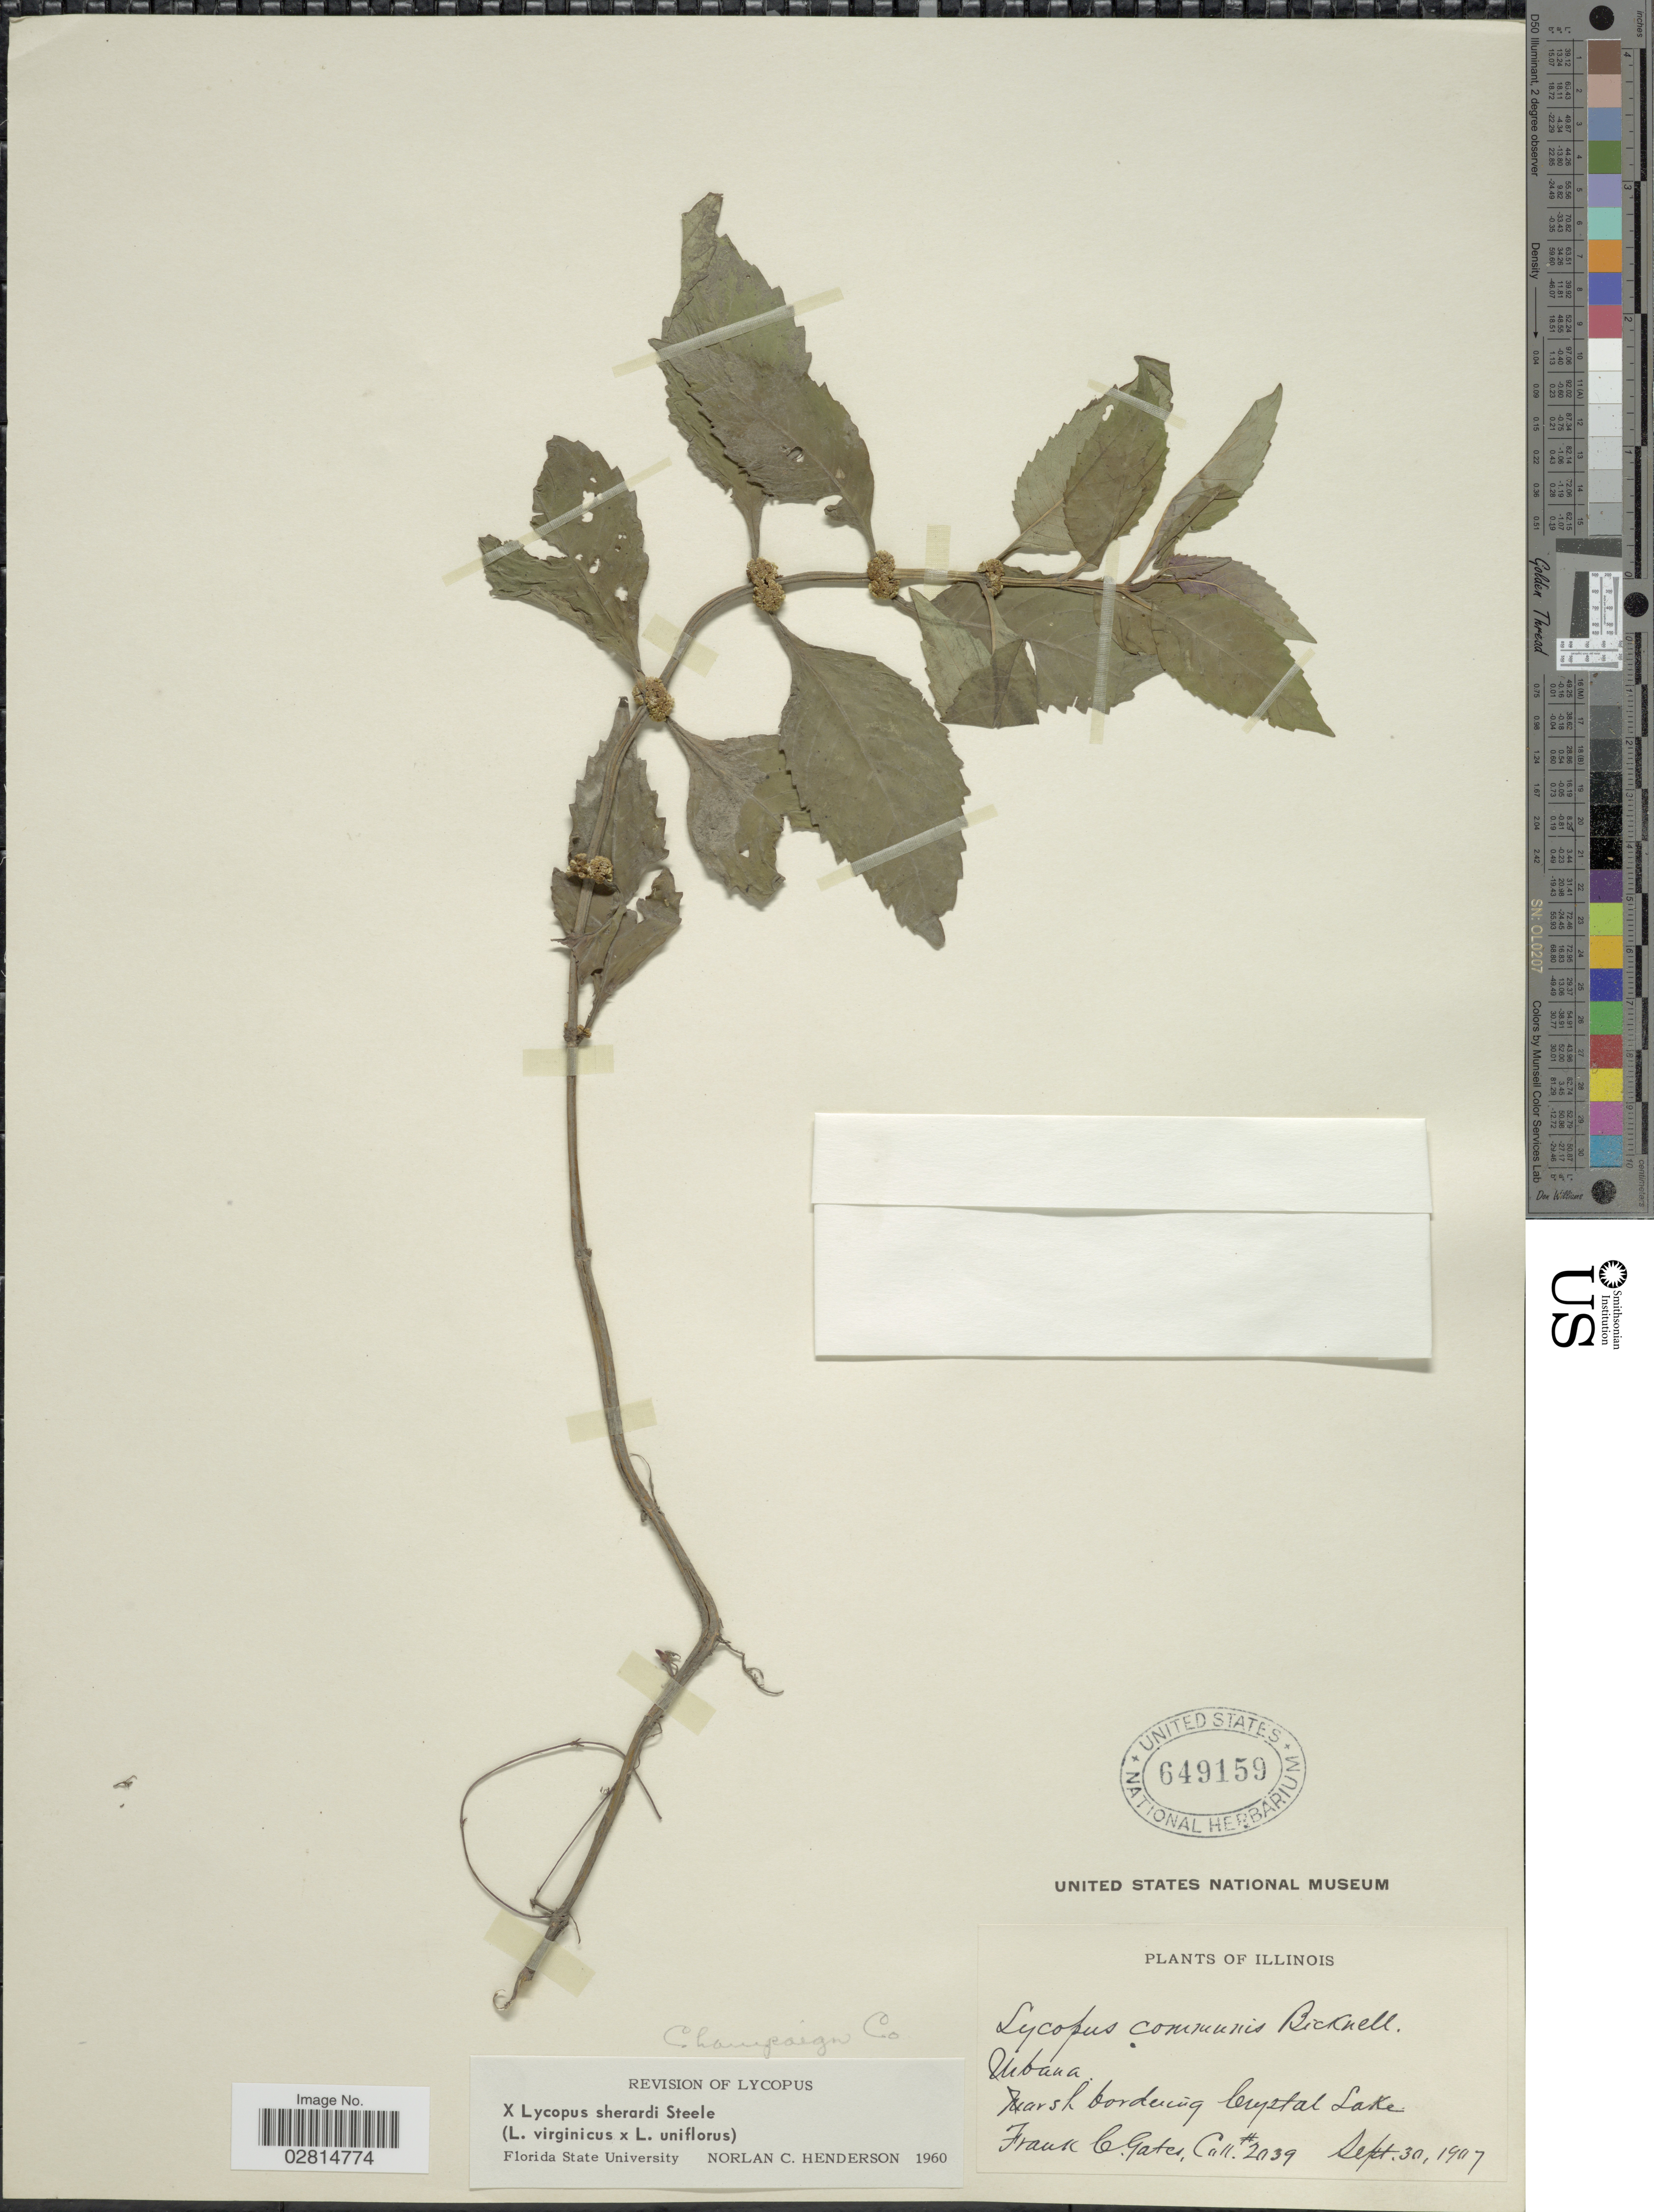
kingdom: Plantae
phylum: Tracheophyta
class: Magnoliopsida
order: Lamiales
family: Lamiaceae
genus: Lycopus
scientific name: Lycopus x sherardii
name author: E.S. Steele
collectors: F. C. Gates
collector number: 2039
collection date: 1907-09-30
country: United States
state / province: Illinois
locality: Urbana. Marsh bordering Crystal Lake. Champaign Co.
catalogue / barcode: US 649159